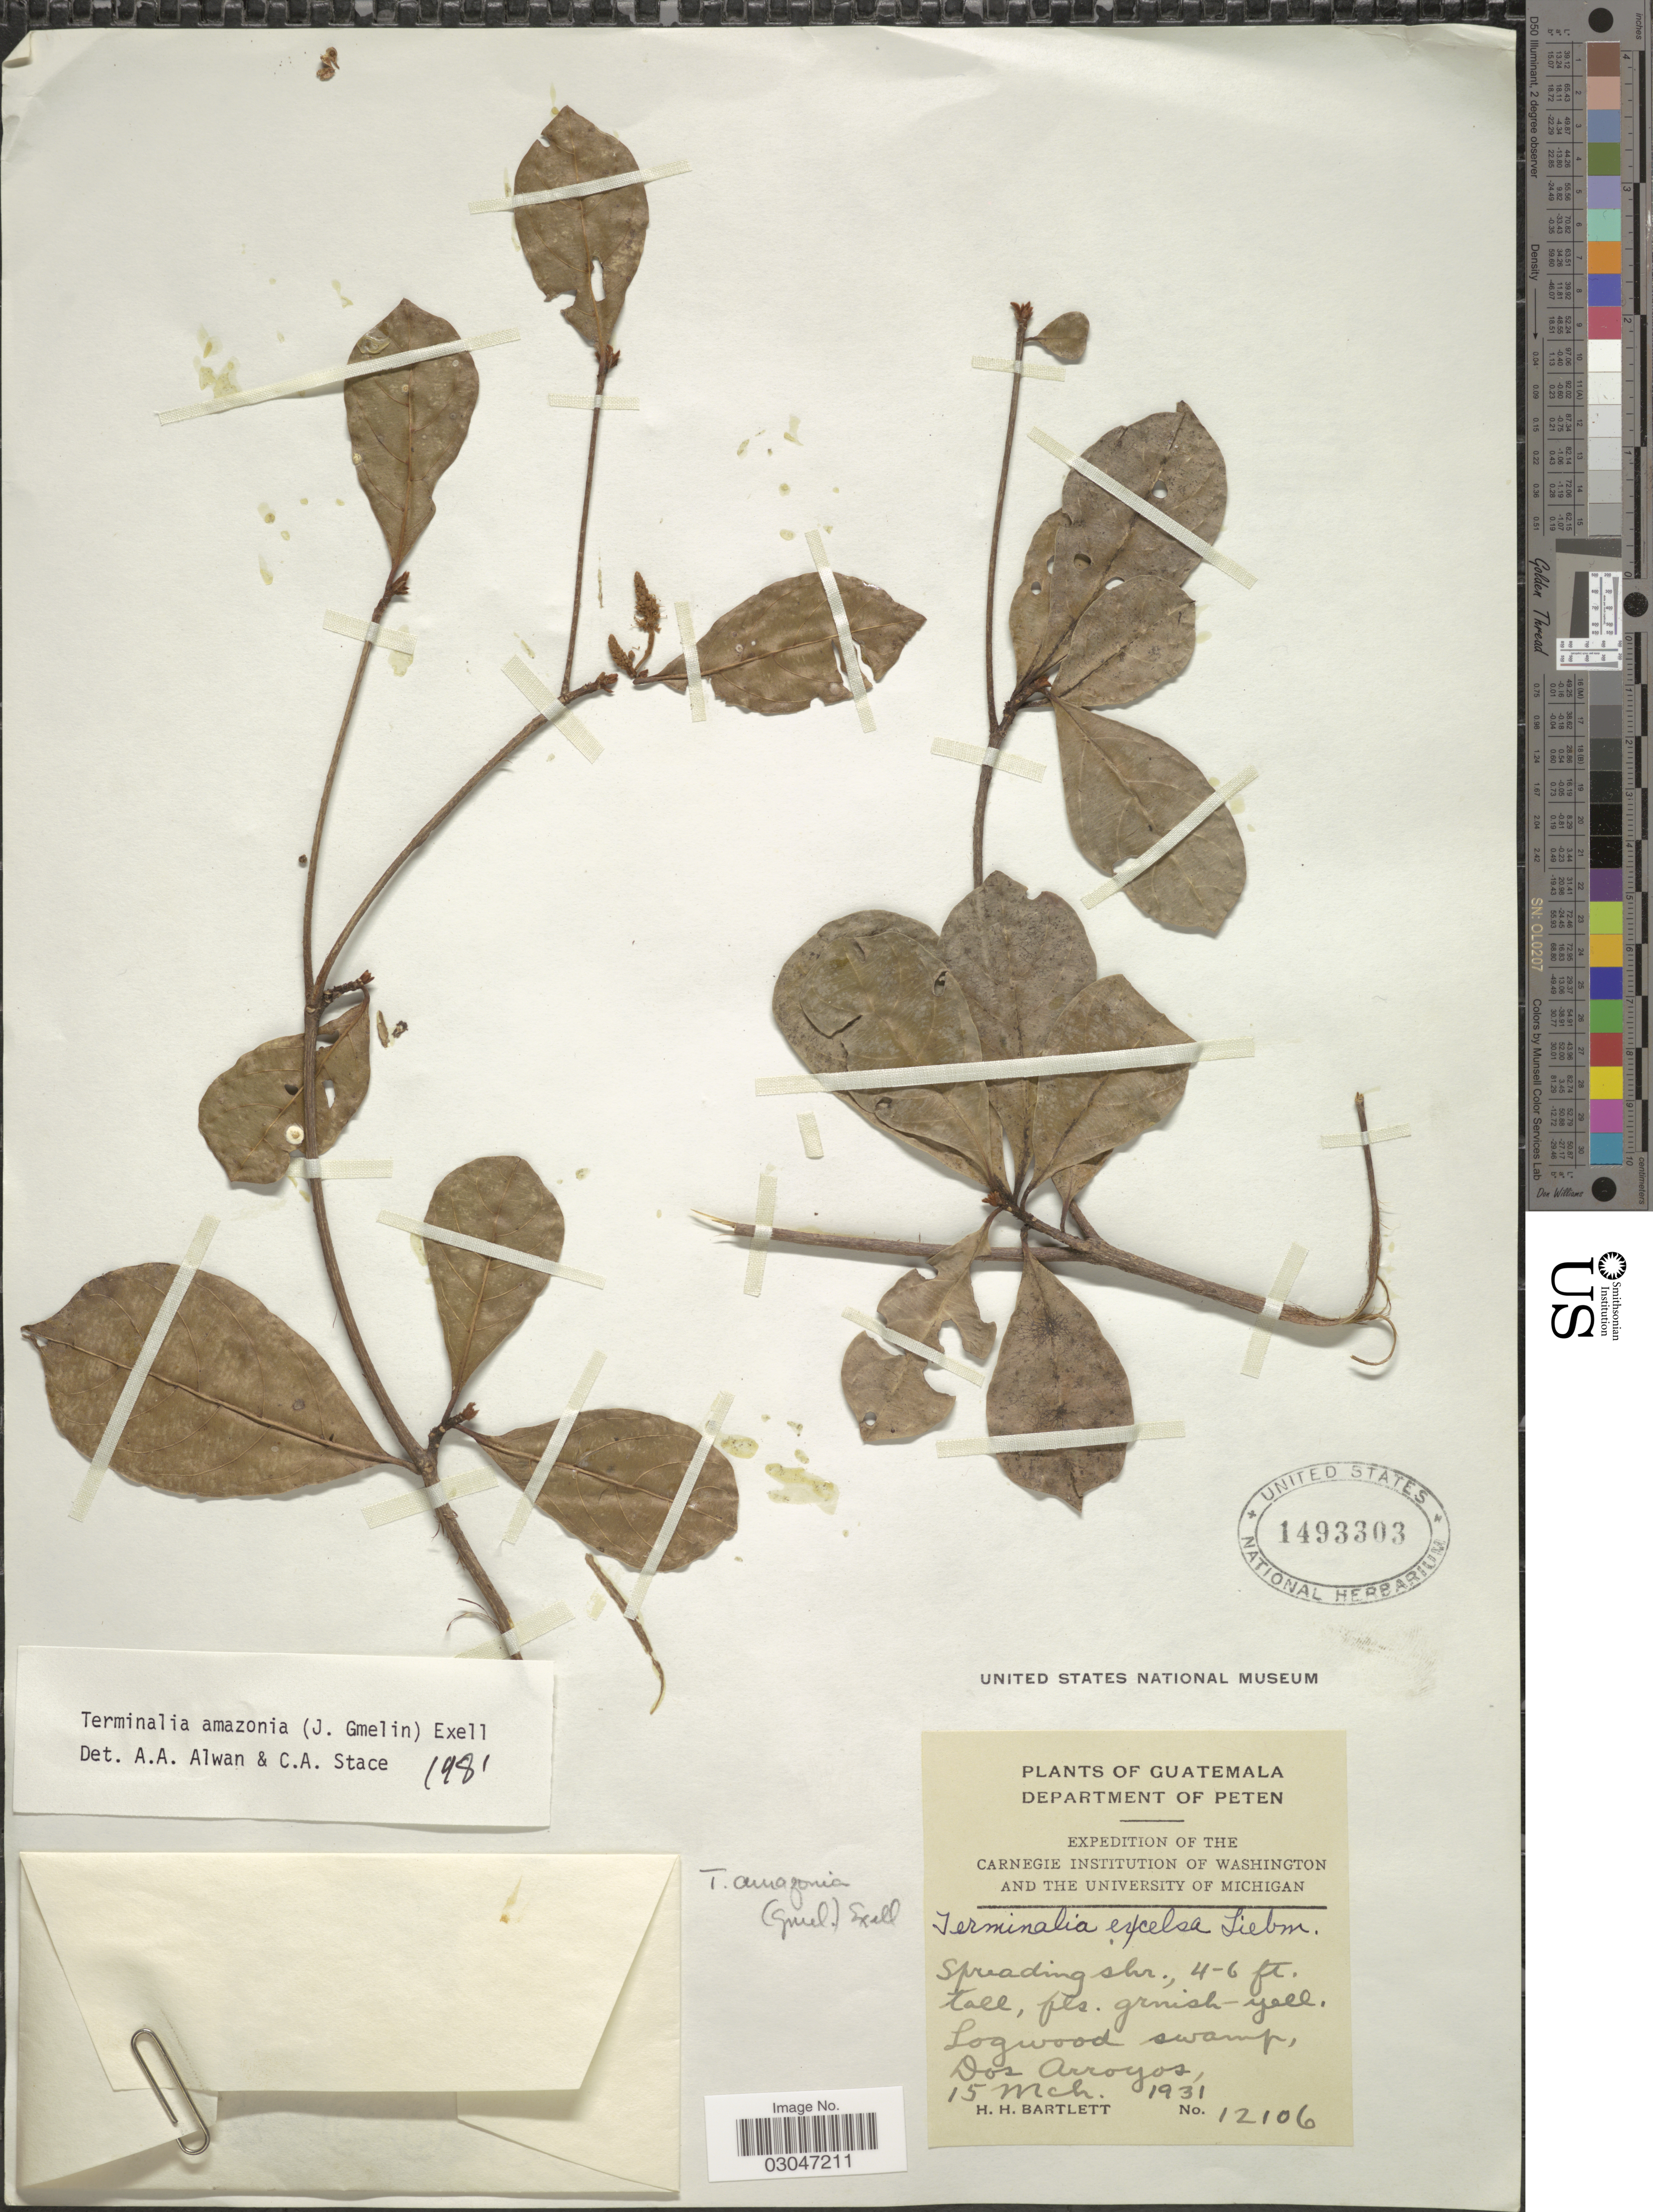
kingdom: Plantae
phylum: Tracheophyta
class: Magnoliopsida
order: Myrtales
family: Combretaceae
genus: Terminalia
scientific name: Terminalia amazonia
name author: (J.F. Gmel.) Exell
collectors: H. H. Bartlett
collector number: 12106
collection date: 1931-03-15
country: Guatemala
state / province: El Petén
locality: Department of Peten, Dos Arroyos.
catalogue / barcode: US 1493303